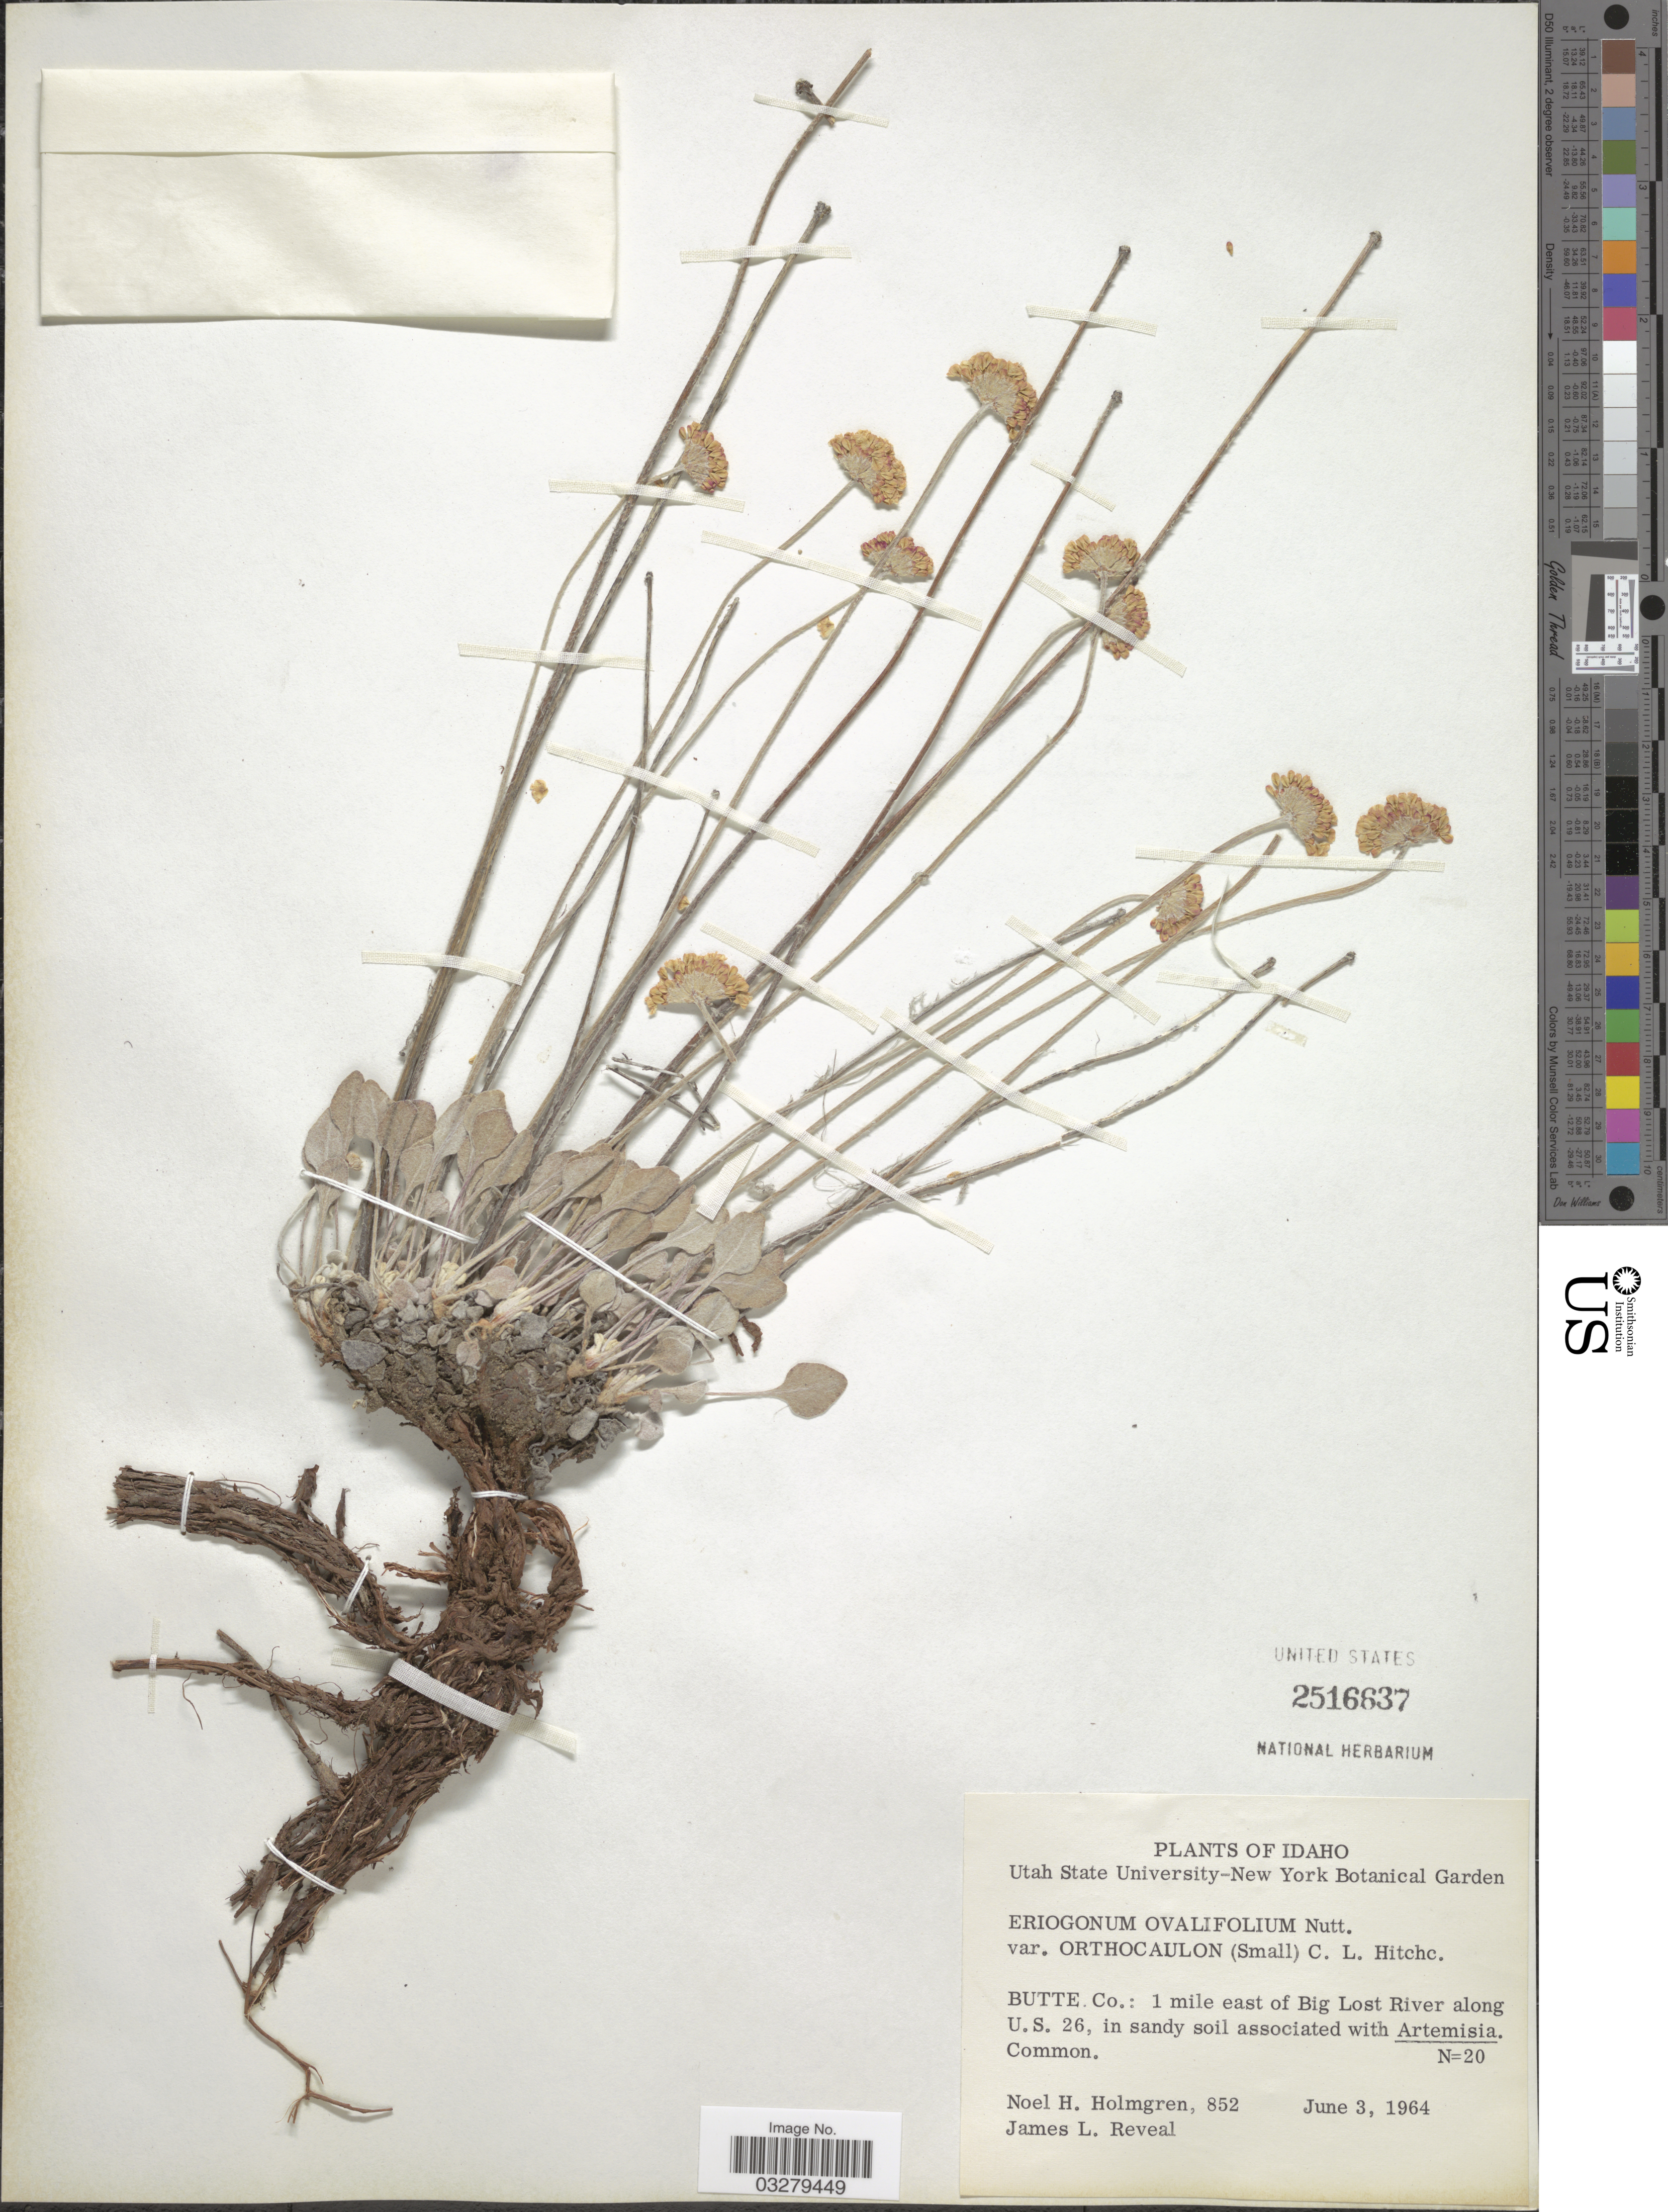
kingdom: Plantae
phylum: Tracheophyta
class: Magnoliopsida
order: Caryophyllales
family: Polygonaceae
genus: Eriogonum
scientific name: Eriogonum ovalifolium var. orthocaulon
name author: (Small) C.L. Hitchc.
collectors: N. H. Holmgren & J. L. Reveal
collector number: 852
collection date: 1964-06-03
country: United States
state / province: Idaho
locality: Butte Co.: 1 mile east of Big Lost River along U.S. 26.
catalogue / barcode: US 2516637